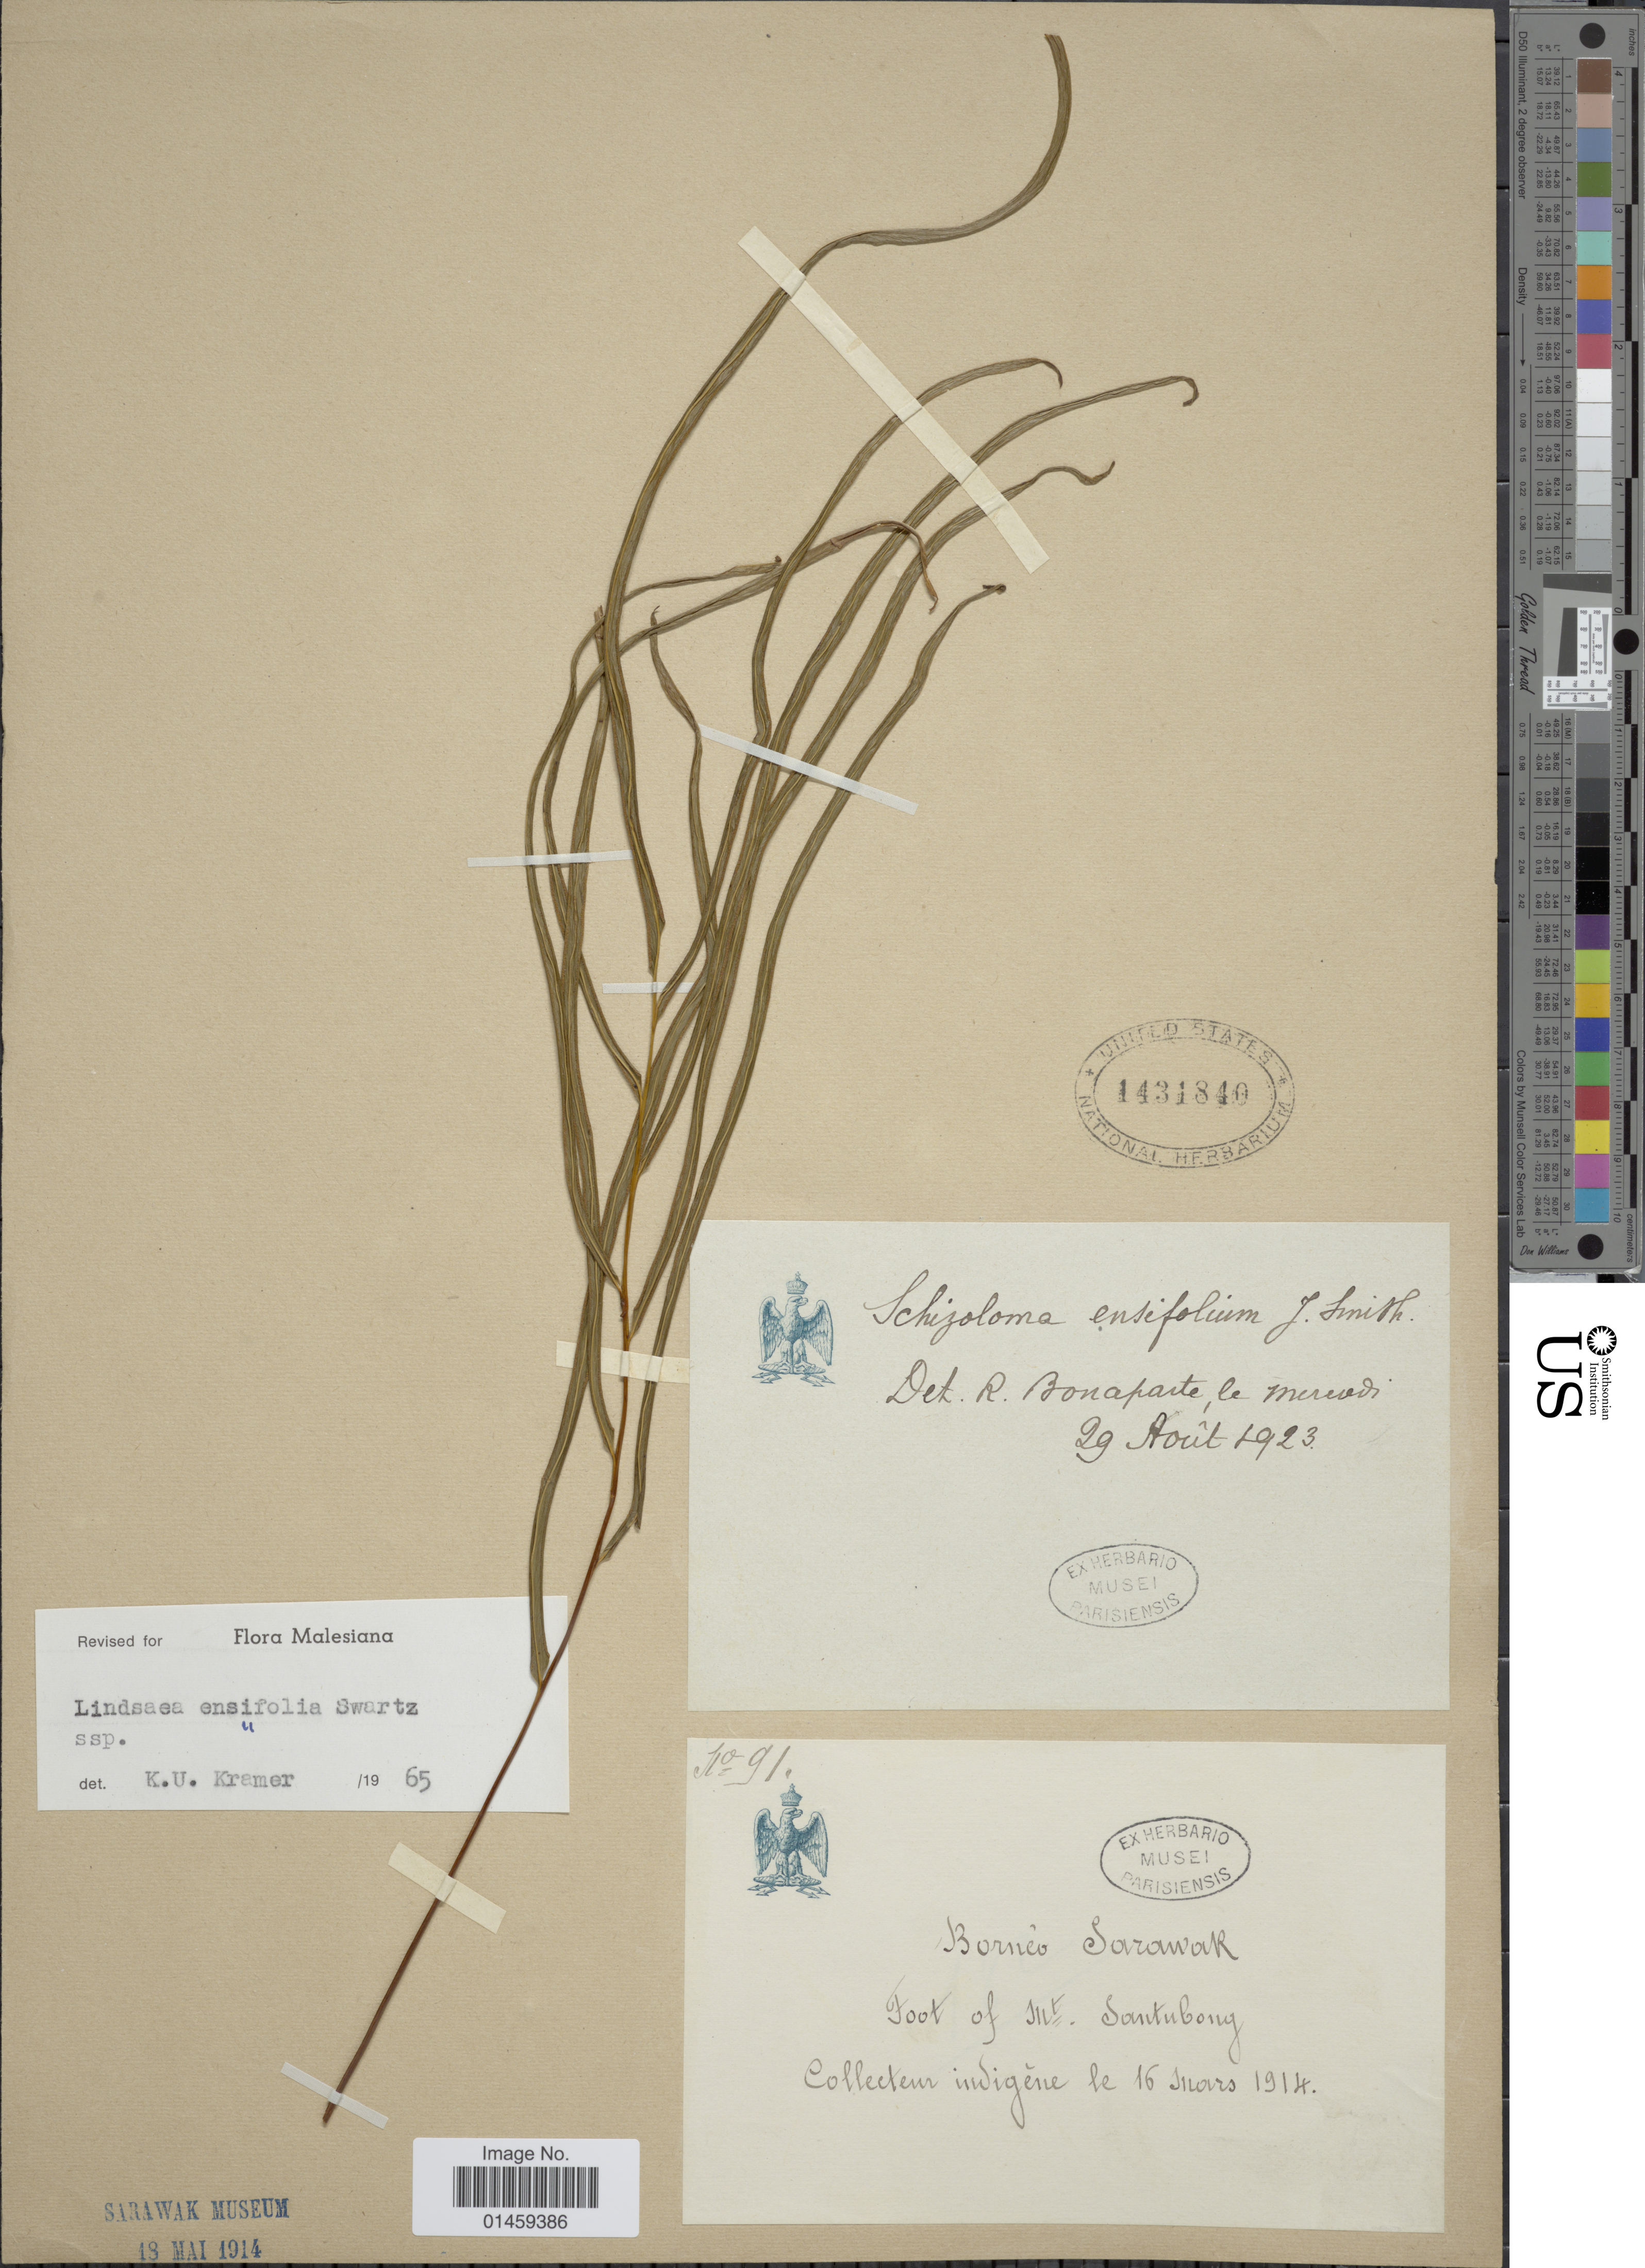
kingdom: Plantae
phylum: Tracheophyta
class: Polypodiopsida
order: Polypodiales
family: Lindsaeaceae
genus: Lindsaea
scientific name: Lindsaea ensifolia subsp. ensifolia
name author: Sw.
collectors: ex herb. Musei Parisiensis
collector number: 91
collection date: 1914-03-16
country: Malaysia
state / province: Sarawak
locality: Foot of Mt. Santubong.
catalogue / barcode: US 1431840